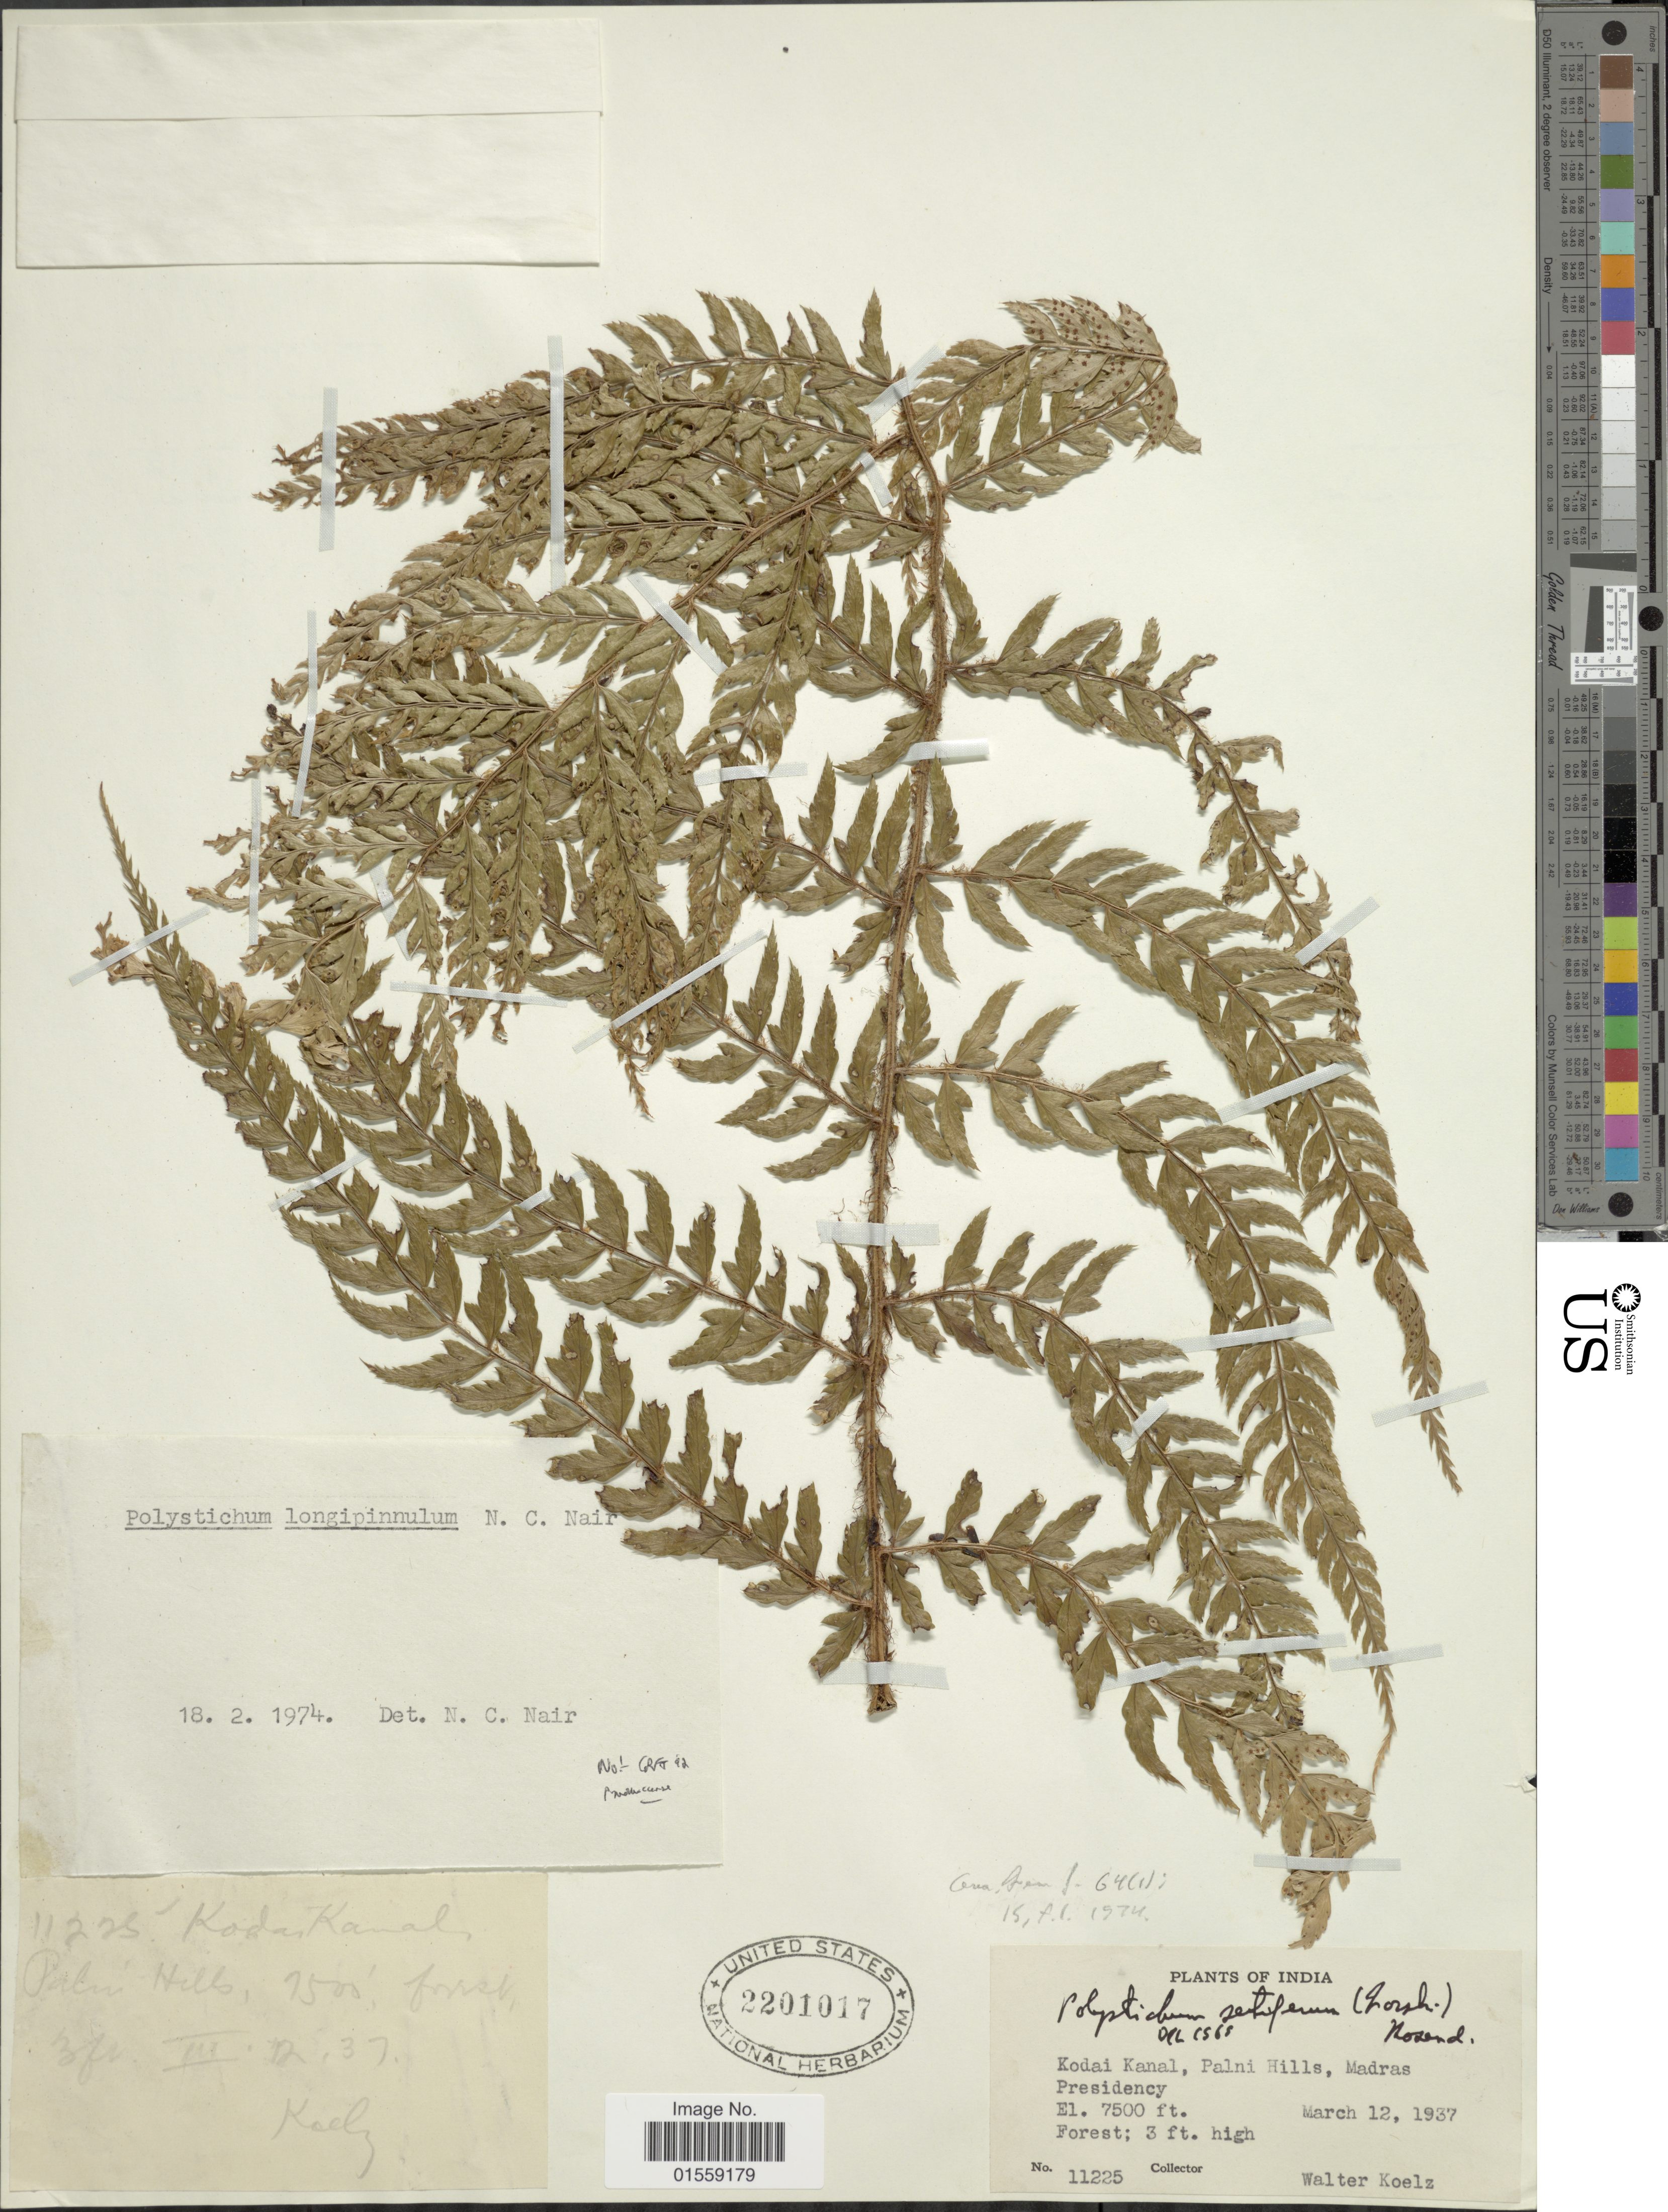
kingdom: Plantae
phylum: Tracheophyta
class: Polypodiopsida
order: Polypodiales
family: Dryopteridaceae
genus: Polystichum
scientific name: Polystichum longipinnulum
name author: Nair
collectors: W. N. Koelz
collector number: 11225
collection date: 1937-03-12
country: India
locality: Kodai Kanal, Palni Hills, Madras Presidency.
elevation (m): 2286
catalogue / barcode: US 2201017